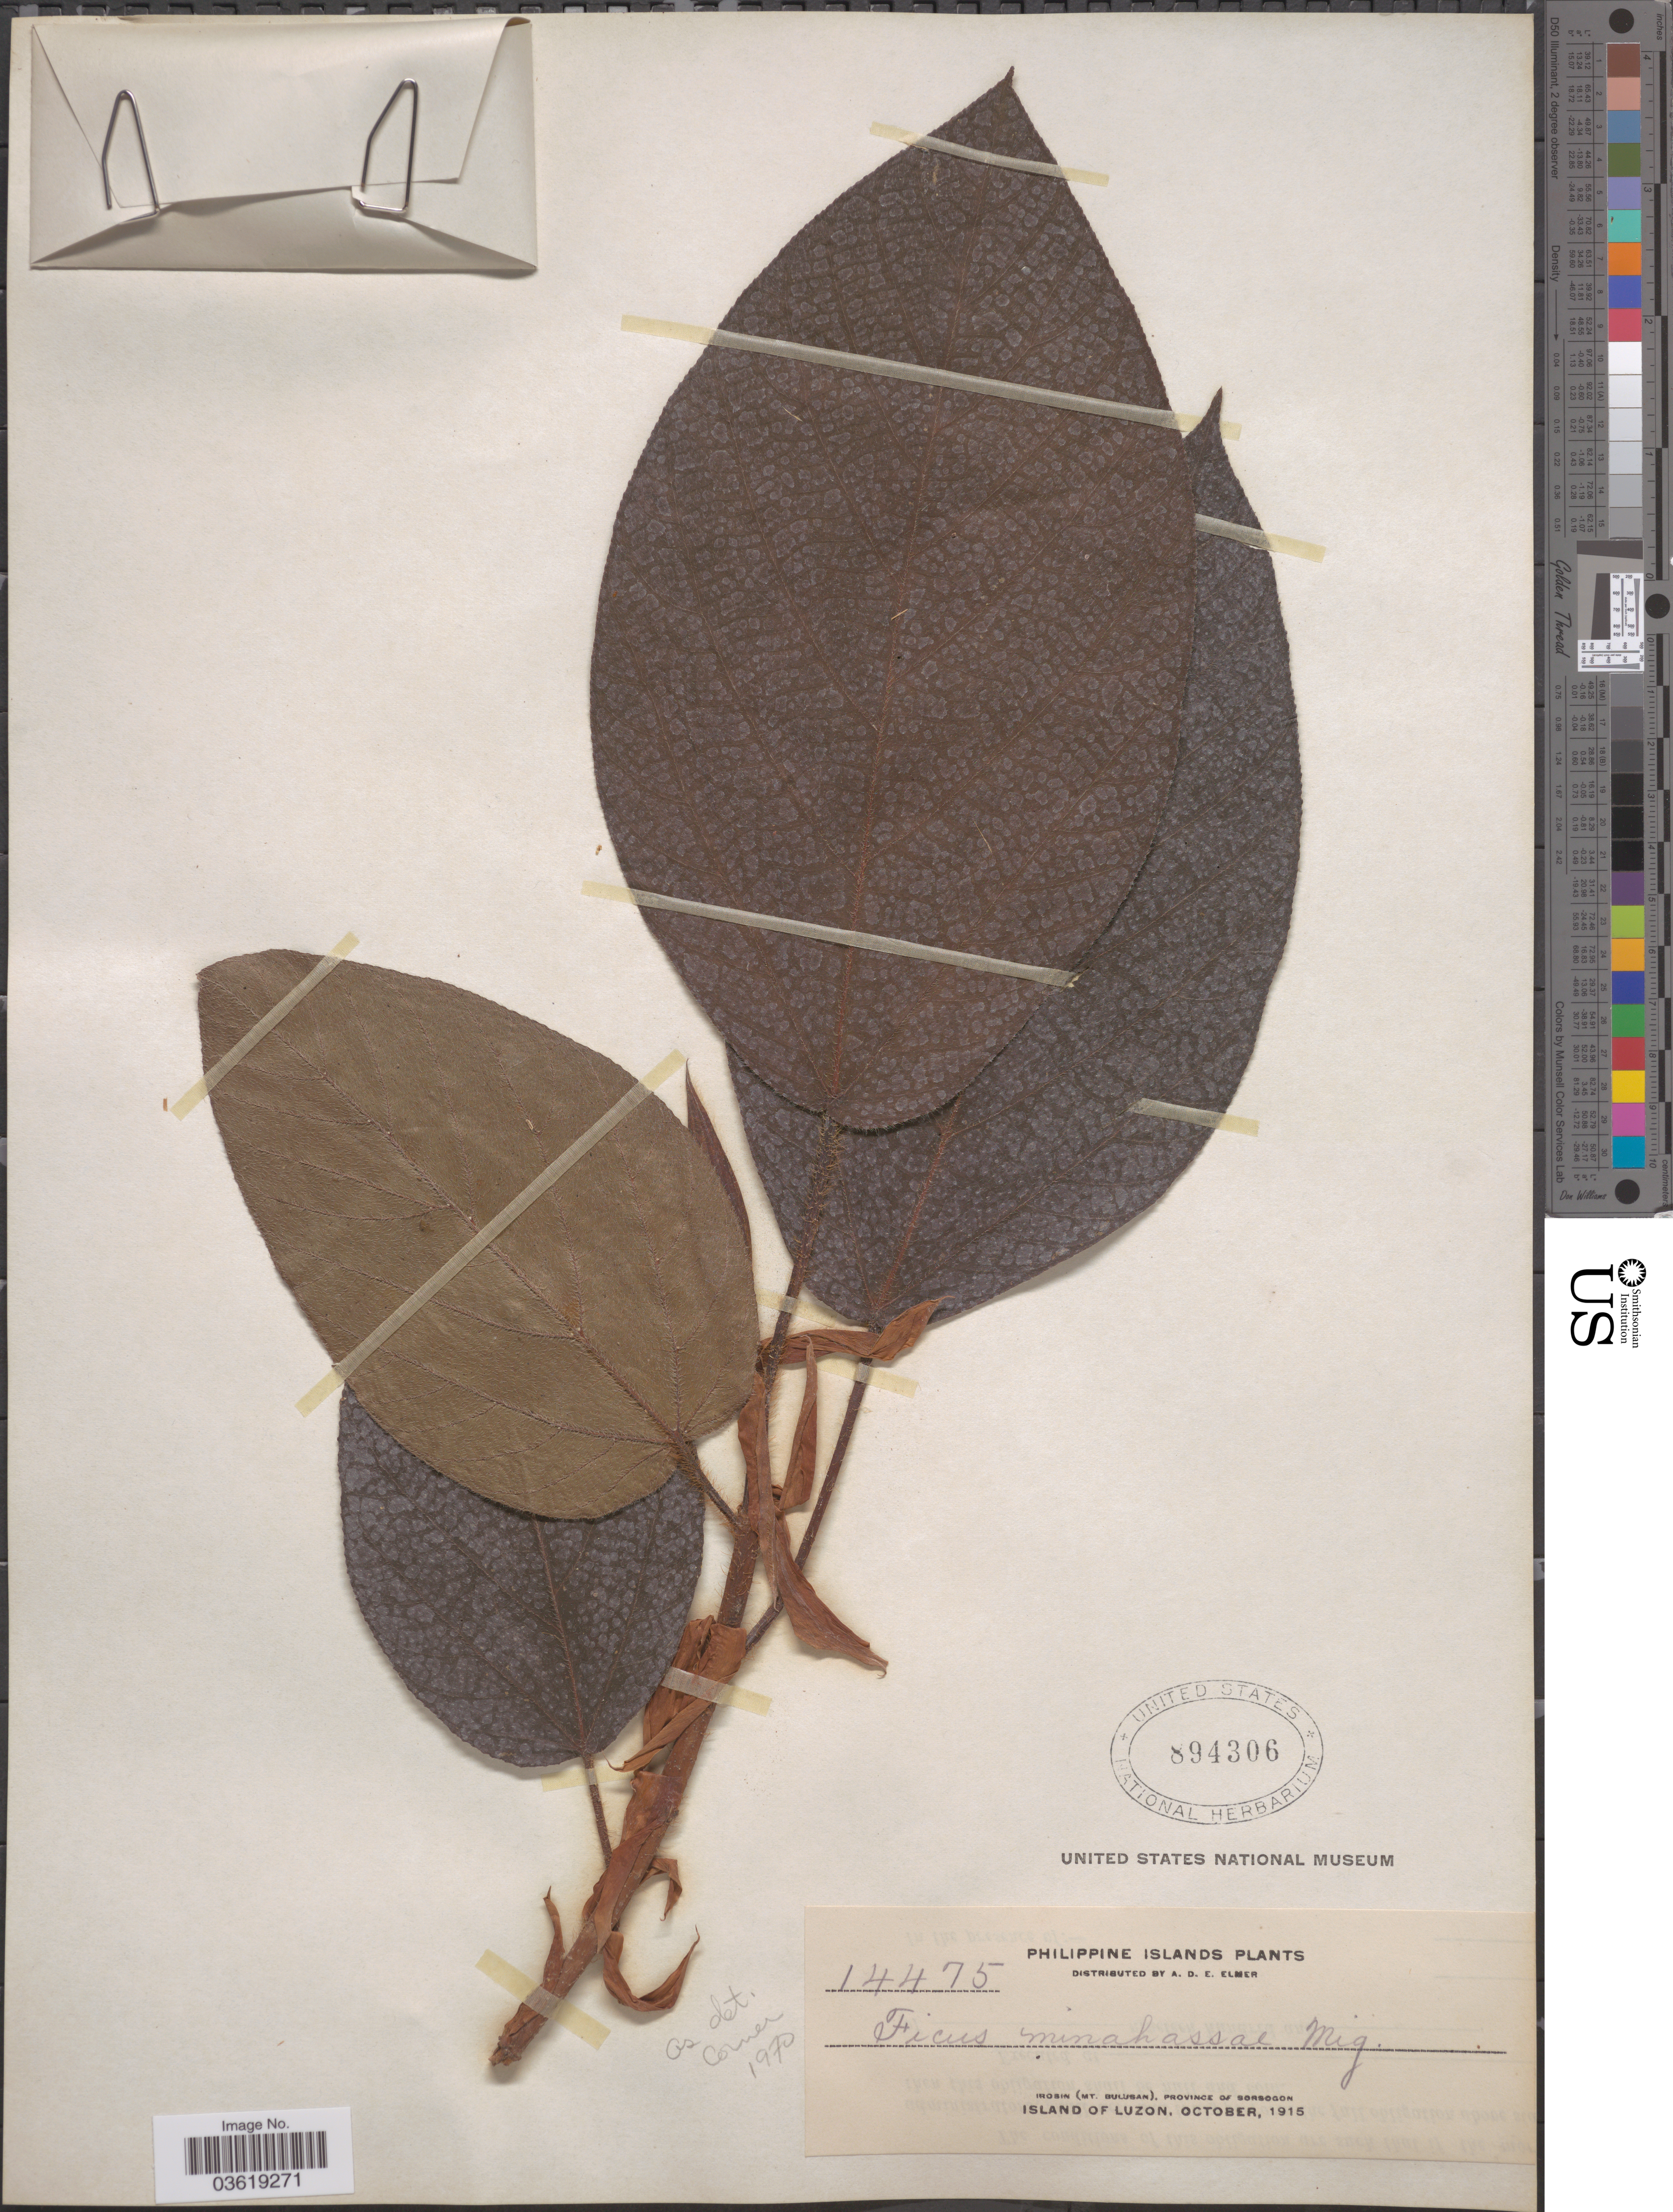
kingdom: Plantae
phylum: Tracheophyta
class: Magnoliopsida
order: Rosales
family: Moraceae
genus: Ficus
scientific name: Ficus minahassae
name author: Miq.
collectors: A. D. E. Elmer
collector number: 14475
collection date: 1915-10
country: Philippines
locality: Philippine Islands. Irosin (Mt. Bulusan), Province of Sorsogon, Island of Luzon.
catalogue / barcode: US 894306